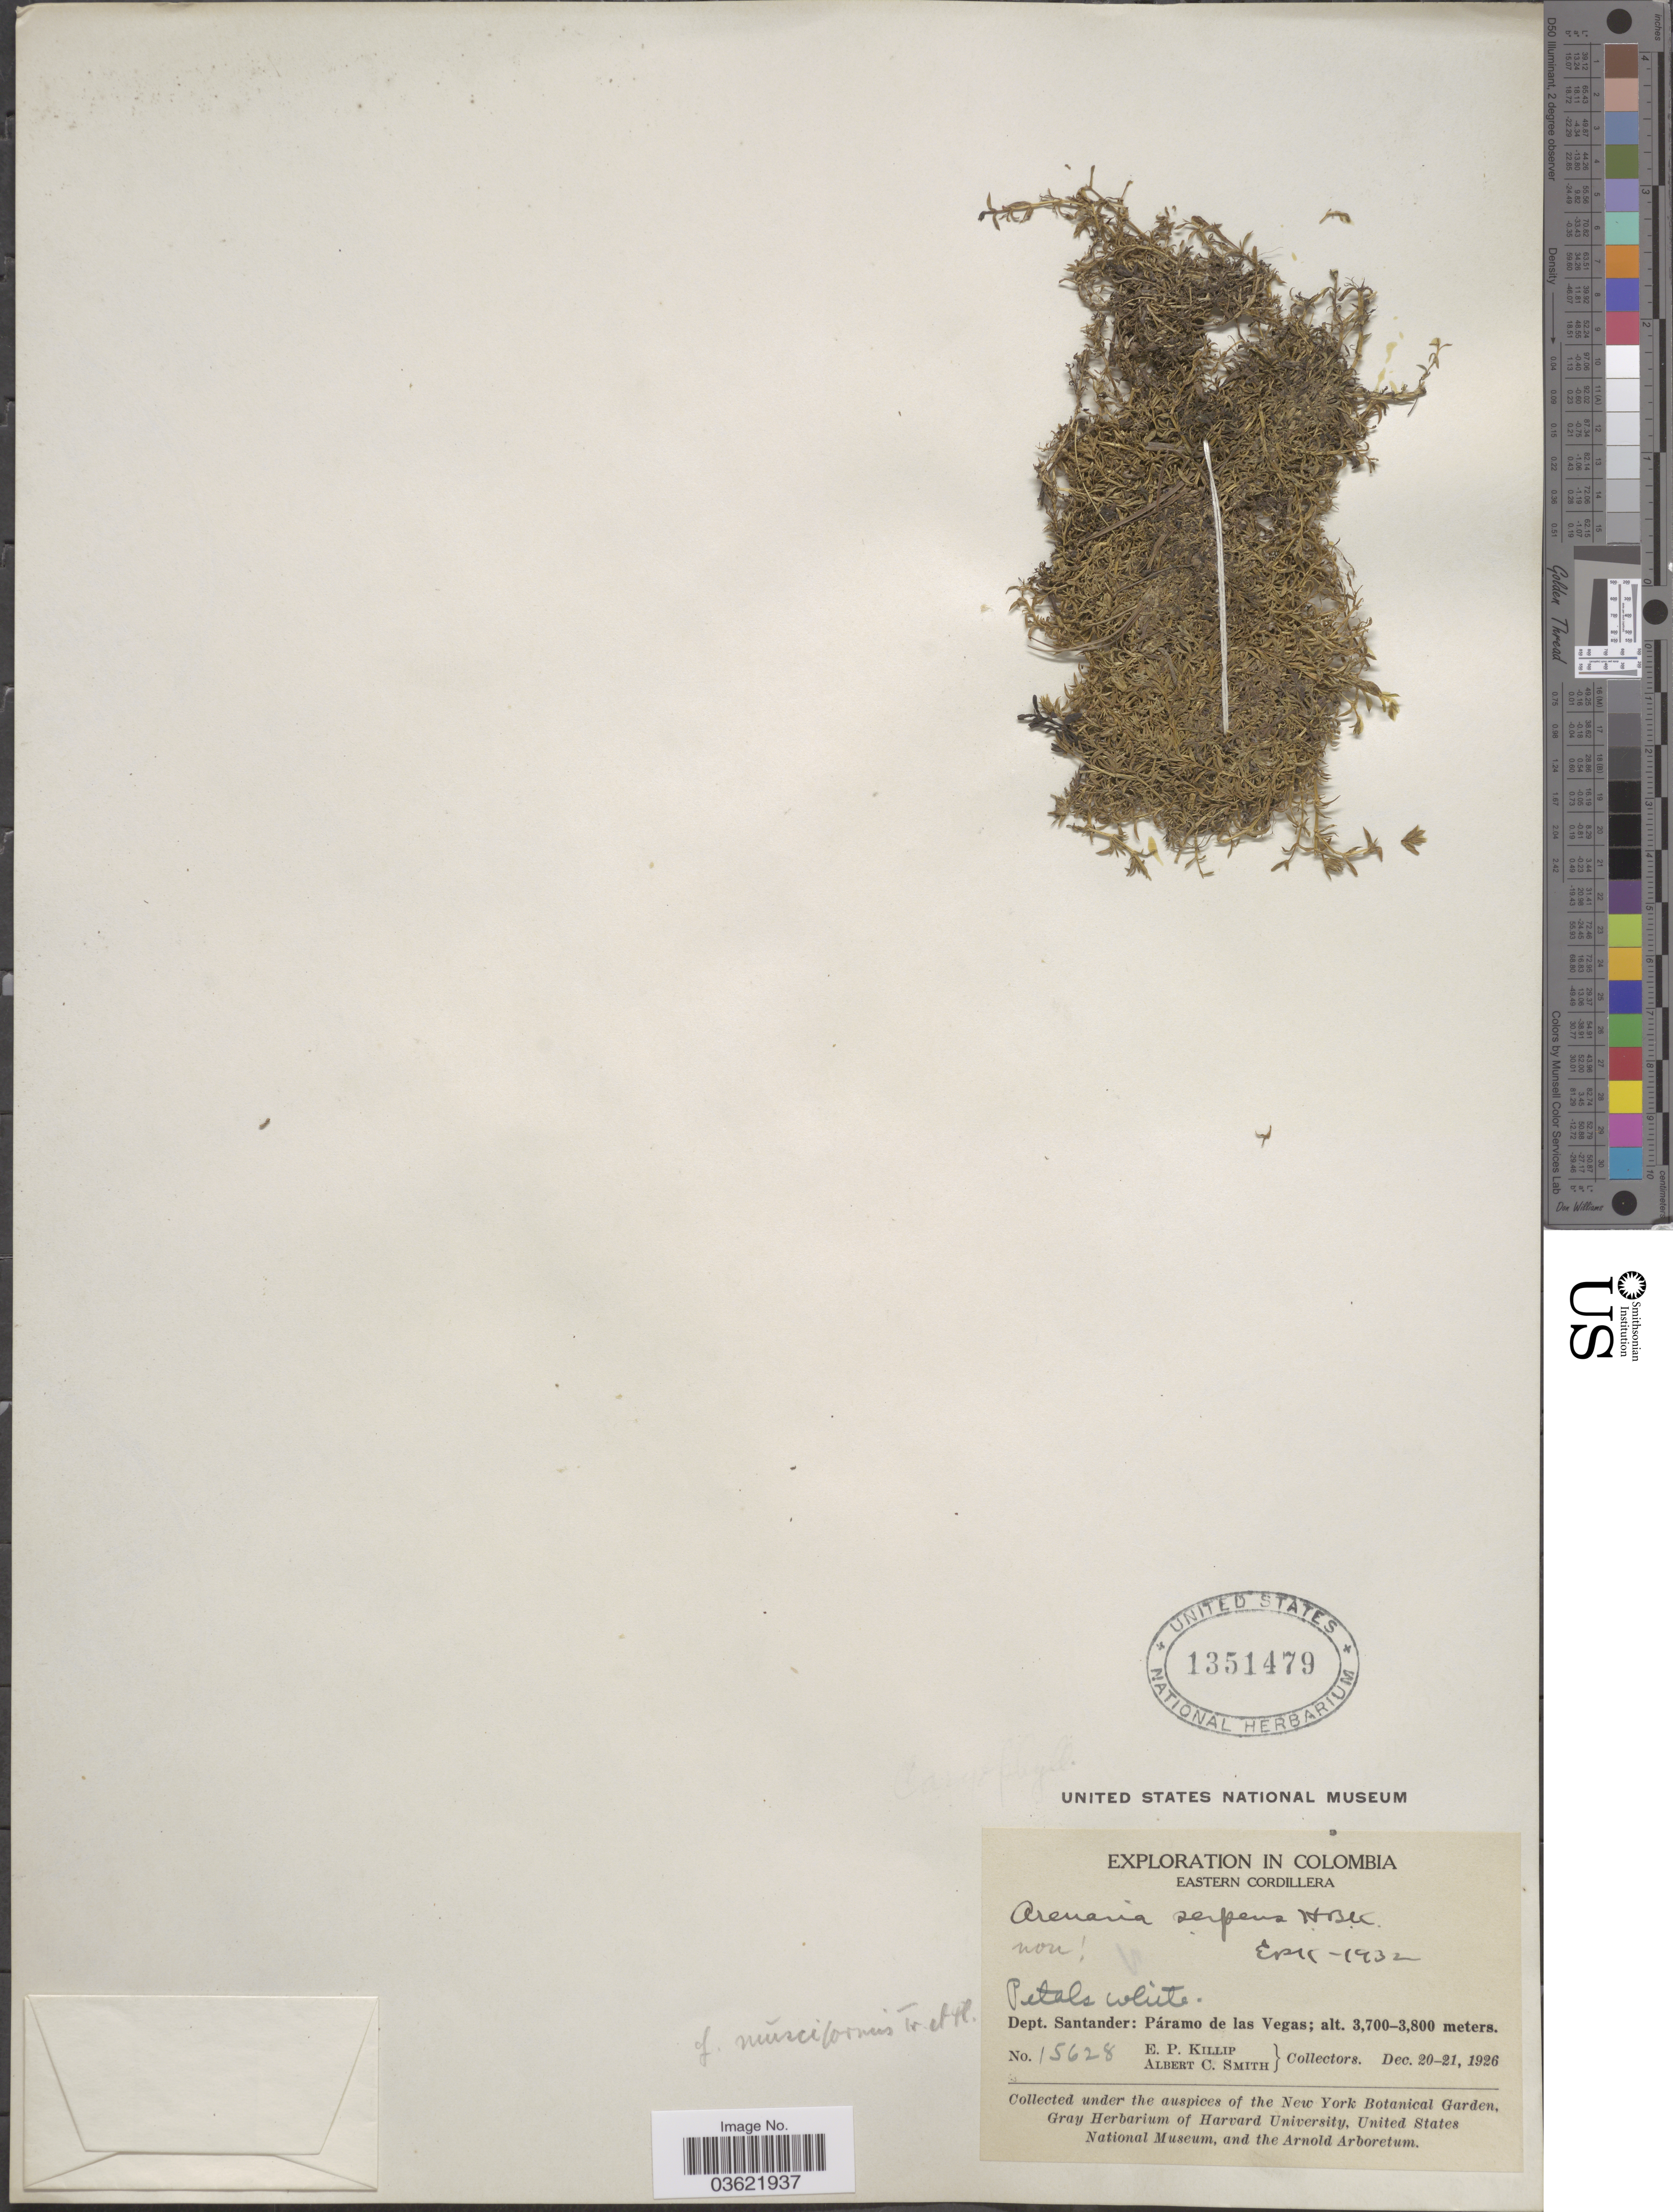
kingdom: Plantae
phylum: Tracheophyta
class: Magnoliopsida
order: Caryophyllales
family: Caryophyllaceae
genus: Arenaria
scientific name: Arenaria musciformis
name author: Triana & Planch.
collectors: E. P. Killip & A. C. Smith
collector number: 15628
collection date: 1926-12-20/1926-12-21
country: Colombia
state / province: Santander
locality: Eastern Cordillera. Dept. Santander: Páramo de las Vegas.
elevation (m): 3700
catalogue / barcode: US 1351479